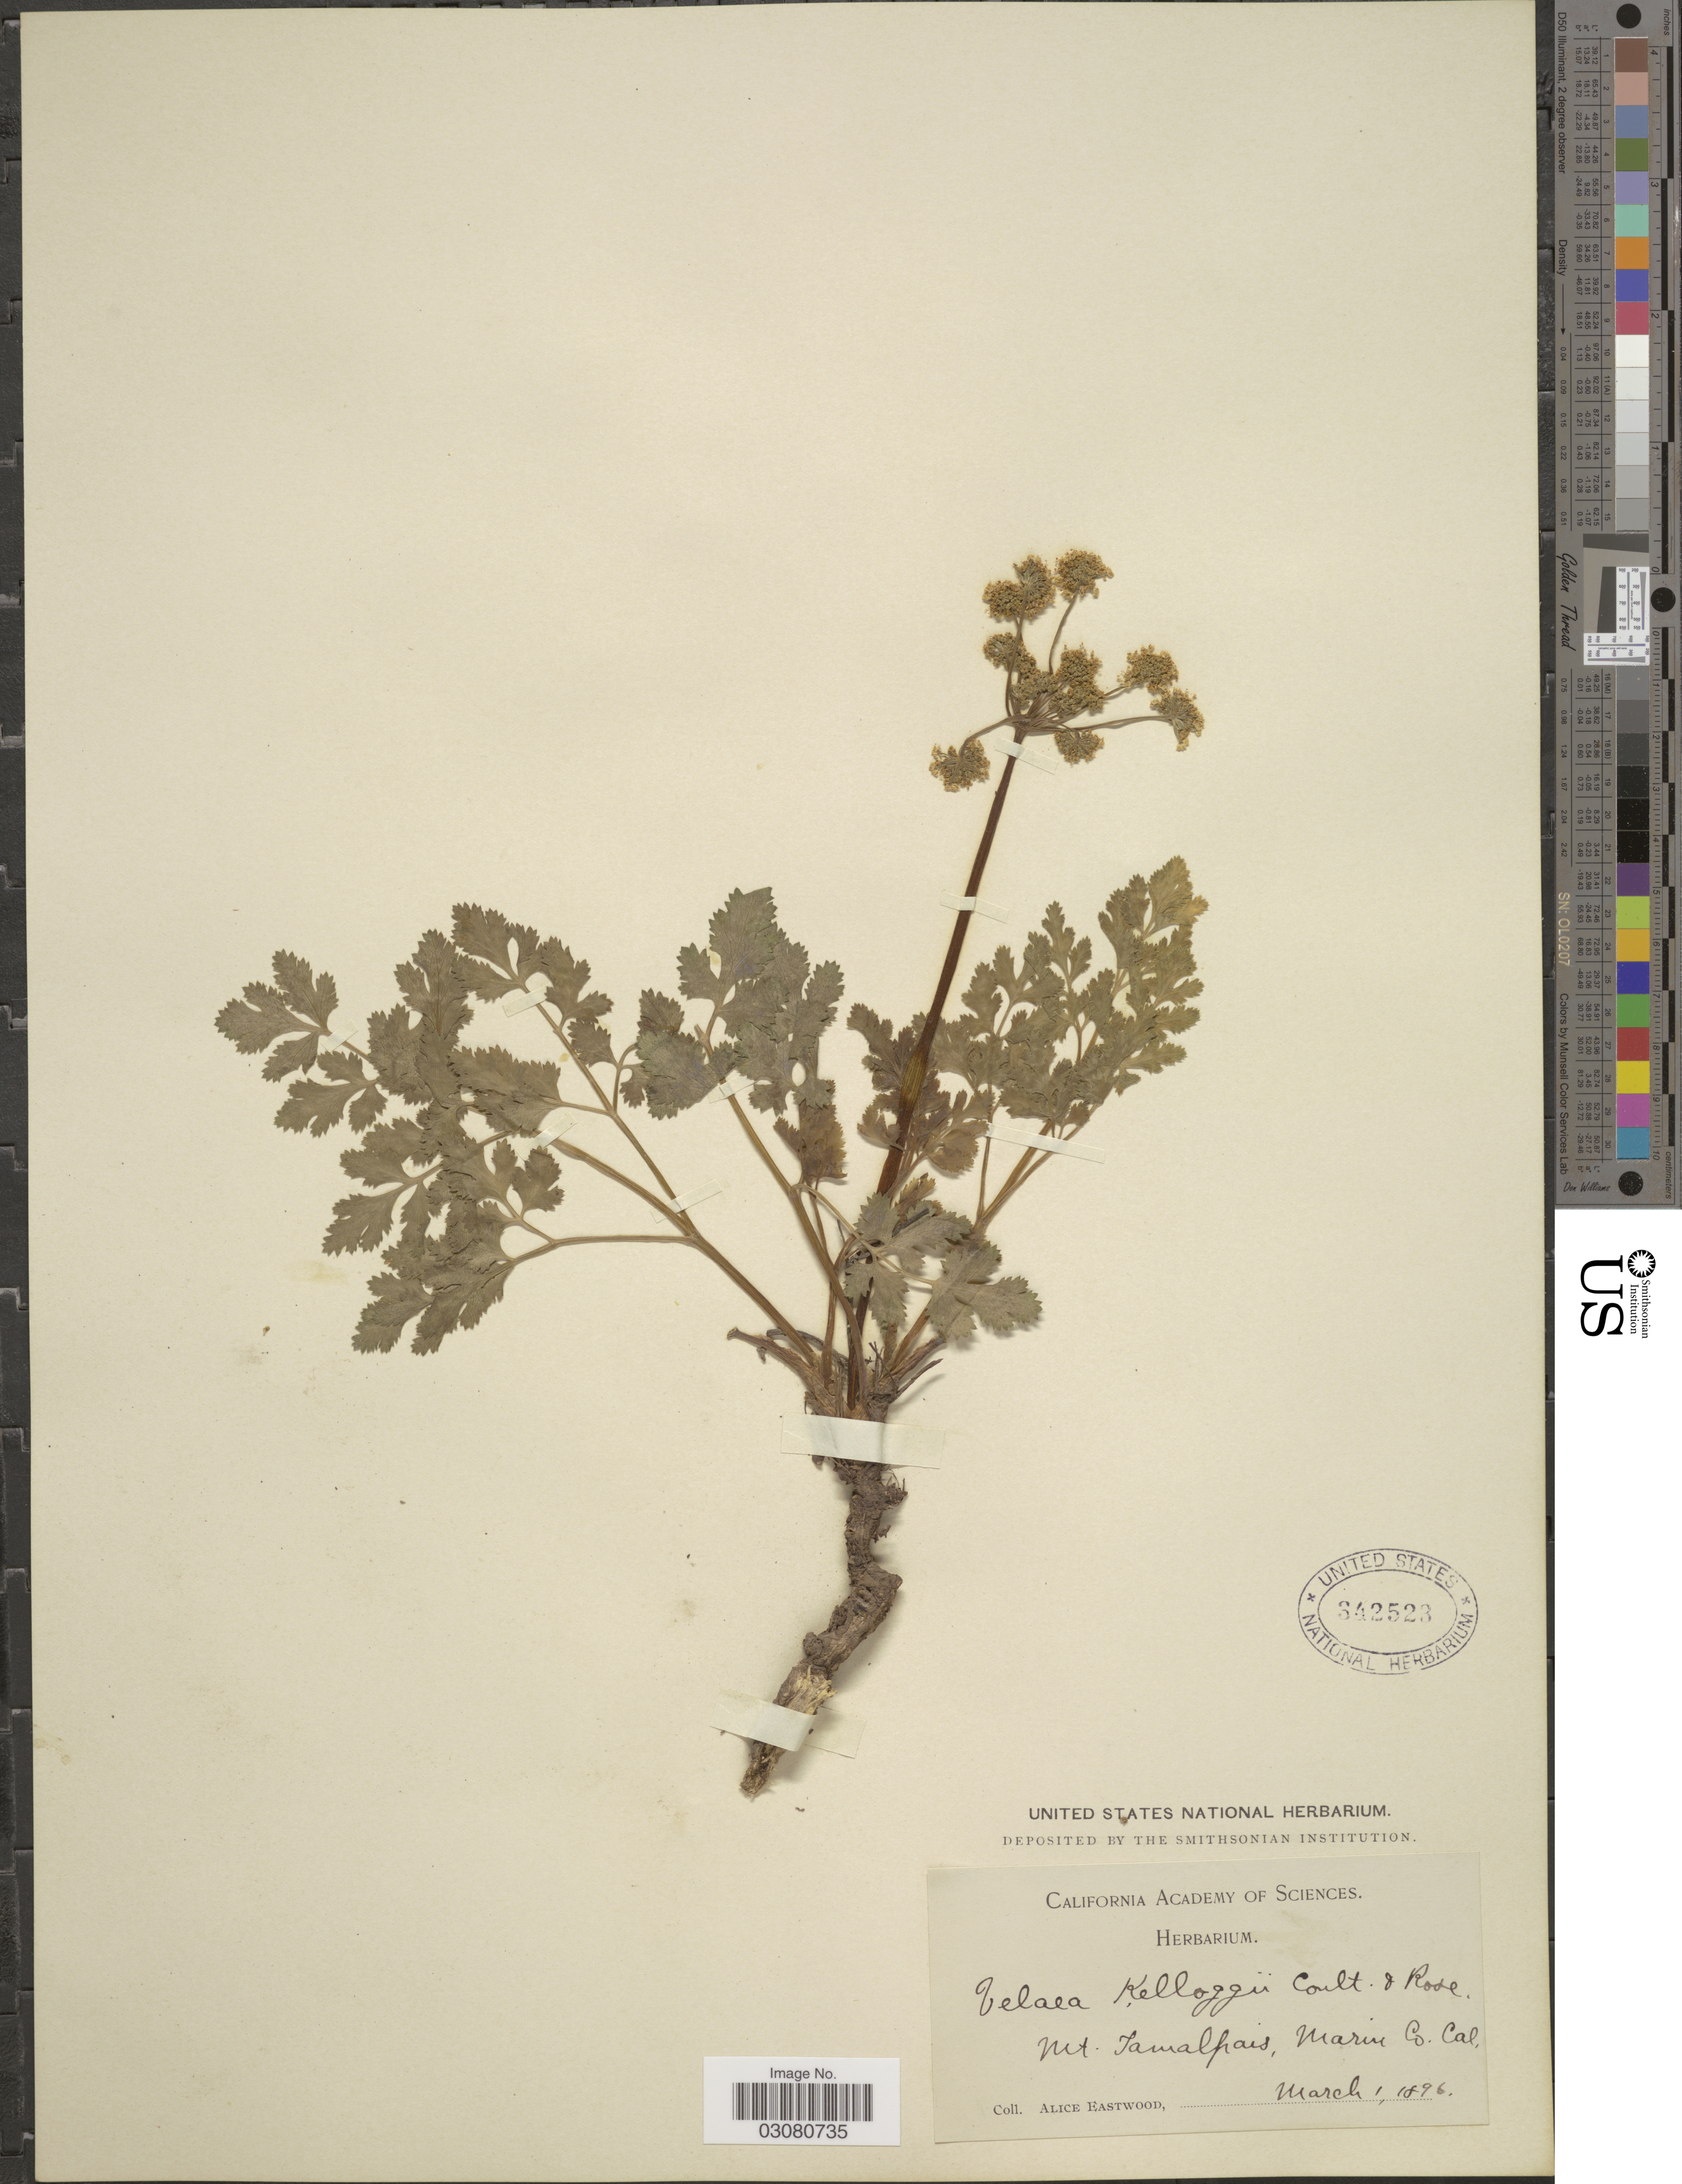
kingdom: Plantae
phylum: Tracheophyta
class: Magnoliopsida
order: Apiales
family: Apiaceae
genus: Drudeophytum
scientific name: Drudeophytum kelloggii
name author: (A. Gray) J.M. Coult. & Rose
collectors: A. Eastwood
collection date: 1896-03-01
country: United States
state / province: California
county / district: Marin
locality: Mt. Tamalpais, Marin Co., Cal.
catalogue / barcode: US 342523